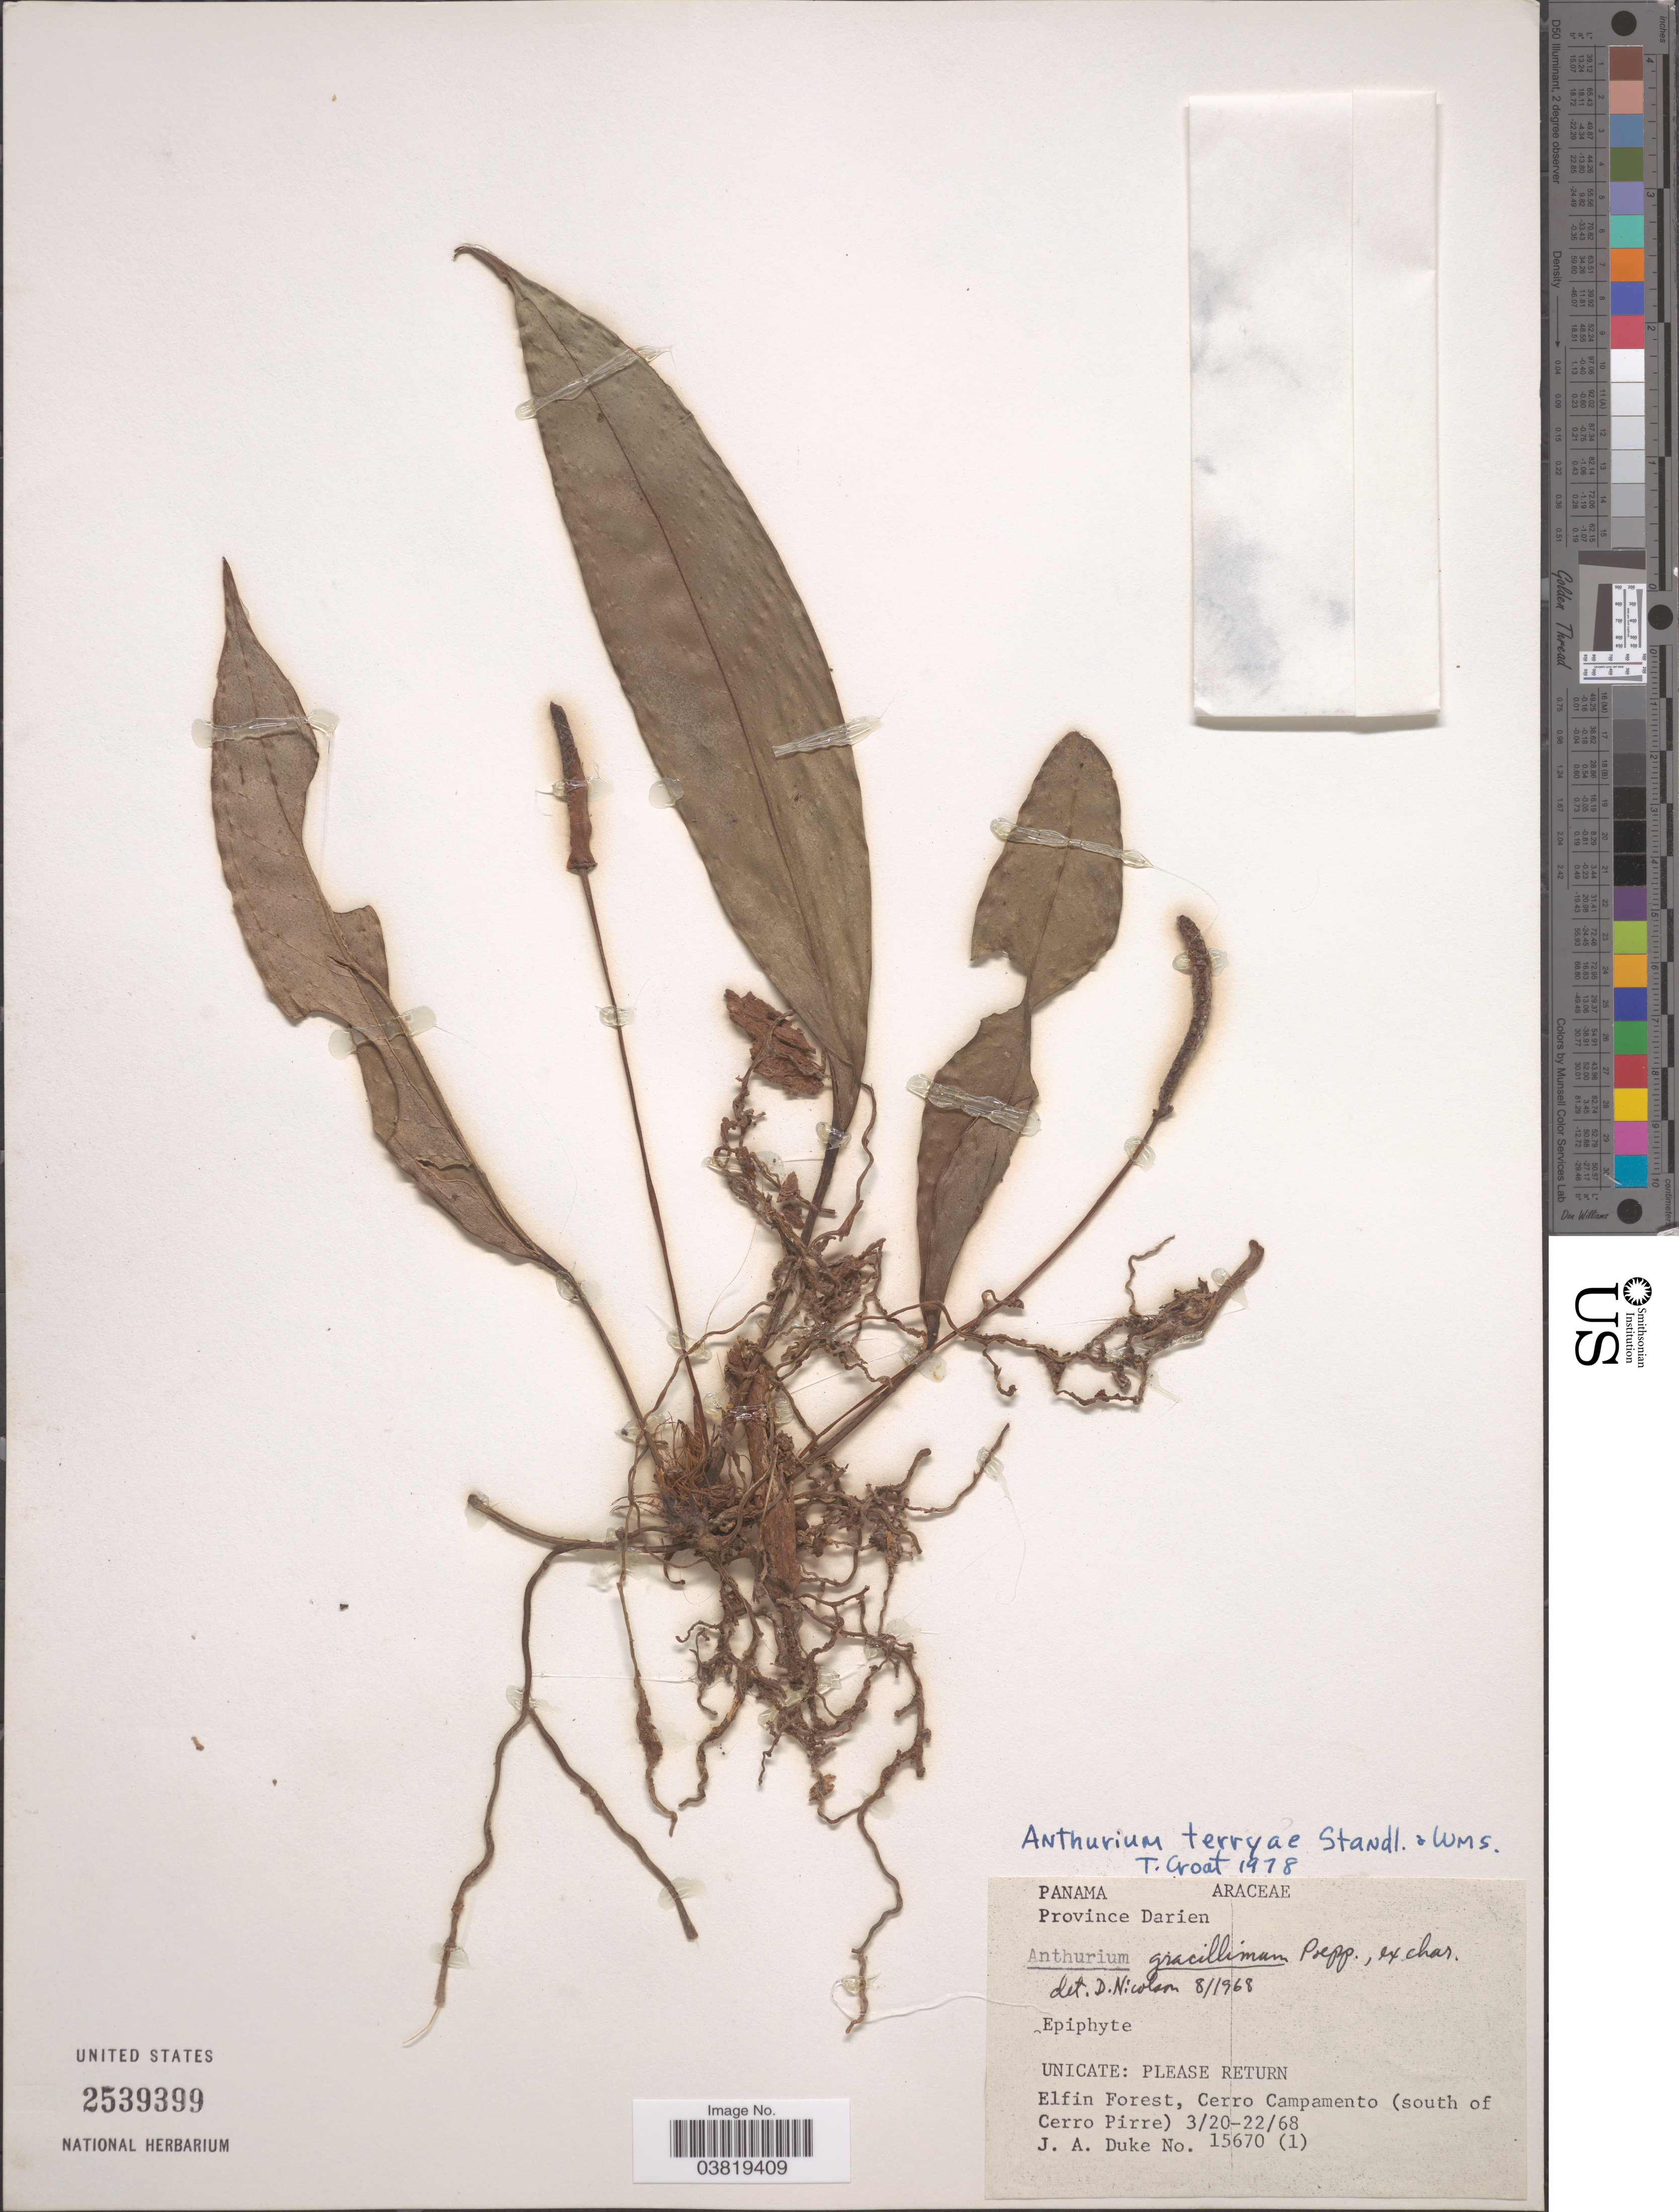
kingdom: Plantae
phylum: Tracheophyta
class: Liliopsida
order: Alismatales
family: Araceae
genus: Anthurium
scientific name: Anthurium terryae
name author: Standl. & L.O. Williams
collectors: J. A. Duke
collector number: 15670 (1)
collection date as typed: Transcribed d/m/y: 20/3/68 to 22/3/68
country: Panama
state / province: Darien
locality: Elfin Forest, Cerro Campamento (south of Cerro Pirre).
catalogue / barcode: US 2539399